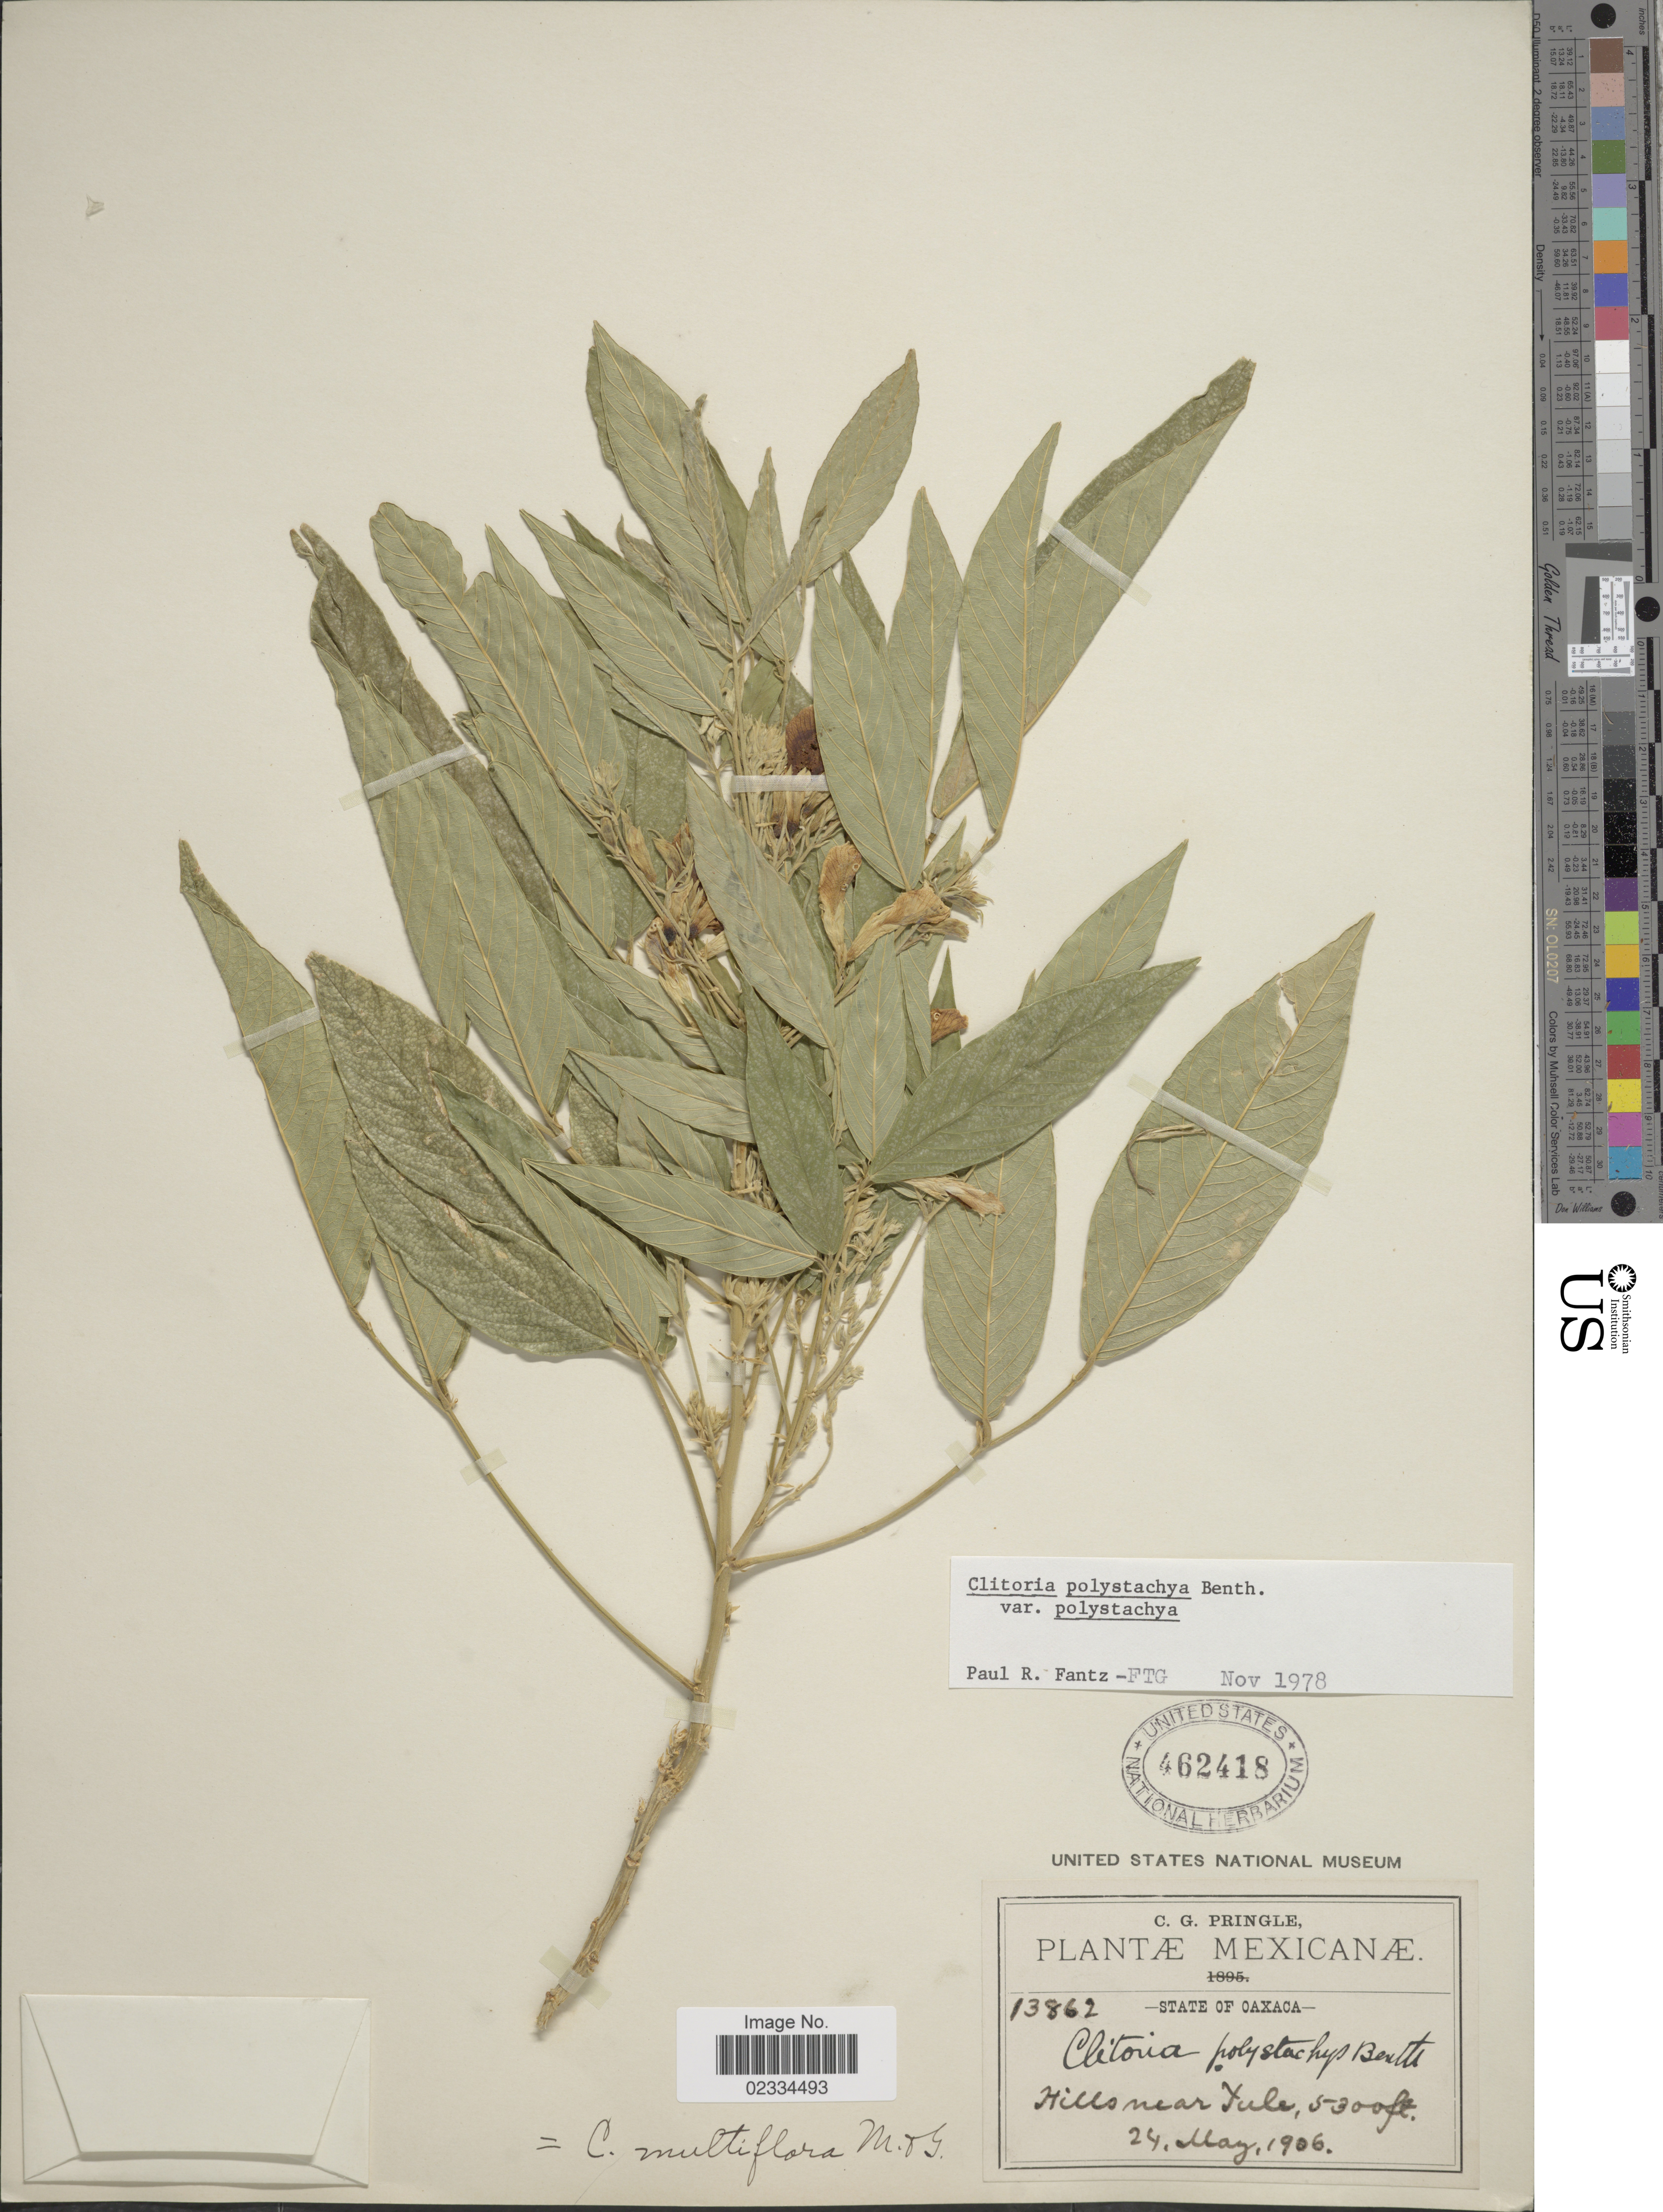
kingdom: Plantae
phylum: Tracheophyta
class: Magnoliopsida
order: Fabales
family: Fabaceae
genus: Clitoria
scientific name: Clitoria polystachya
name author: Benth.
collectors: C. G. Pringle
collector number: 13862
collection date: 1906-05-24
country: Mexico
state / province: Oaxaca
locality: Hills near Tule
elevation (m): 1615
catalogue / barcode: US 462418